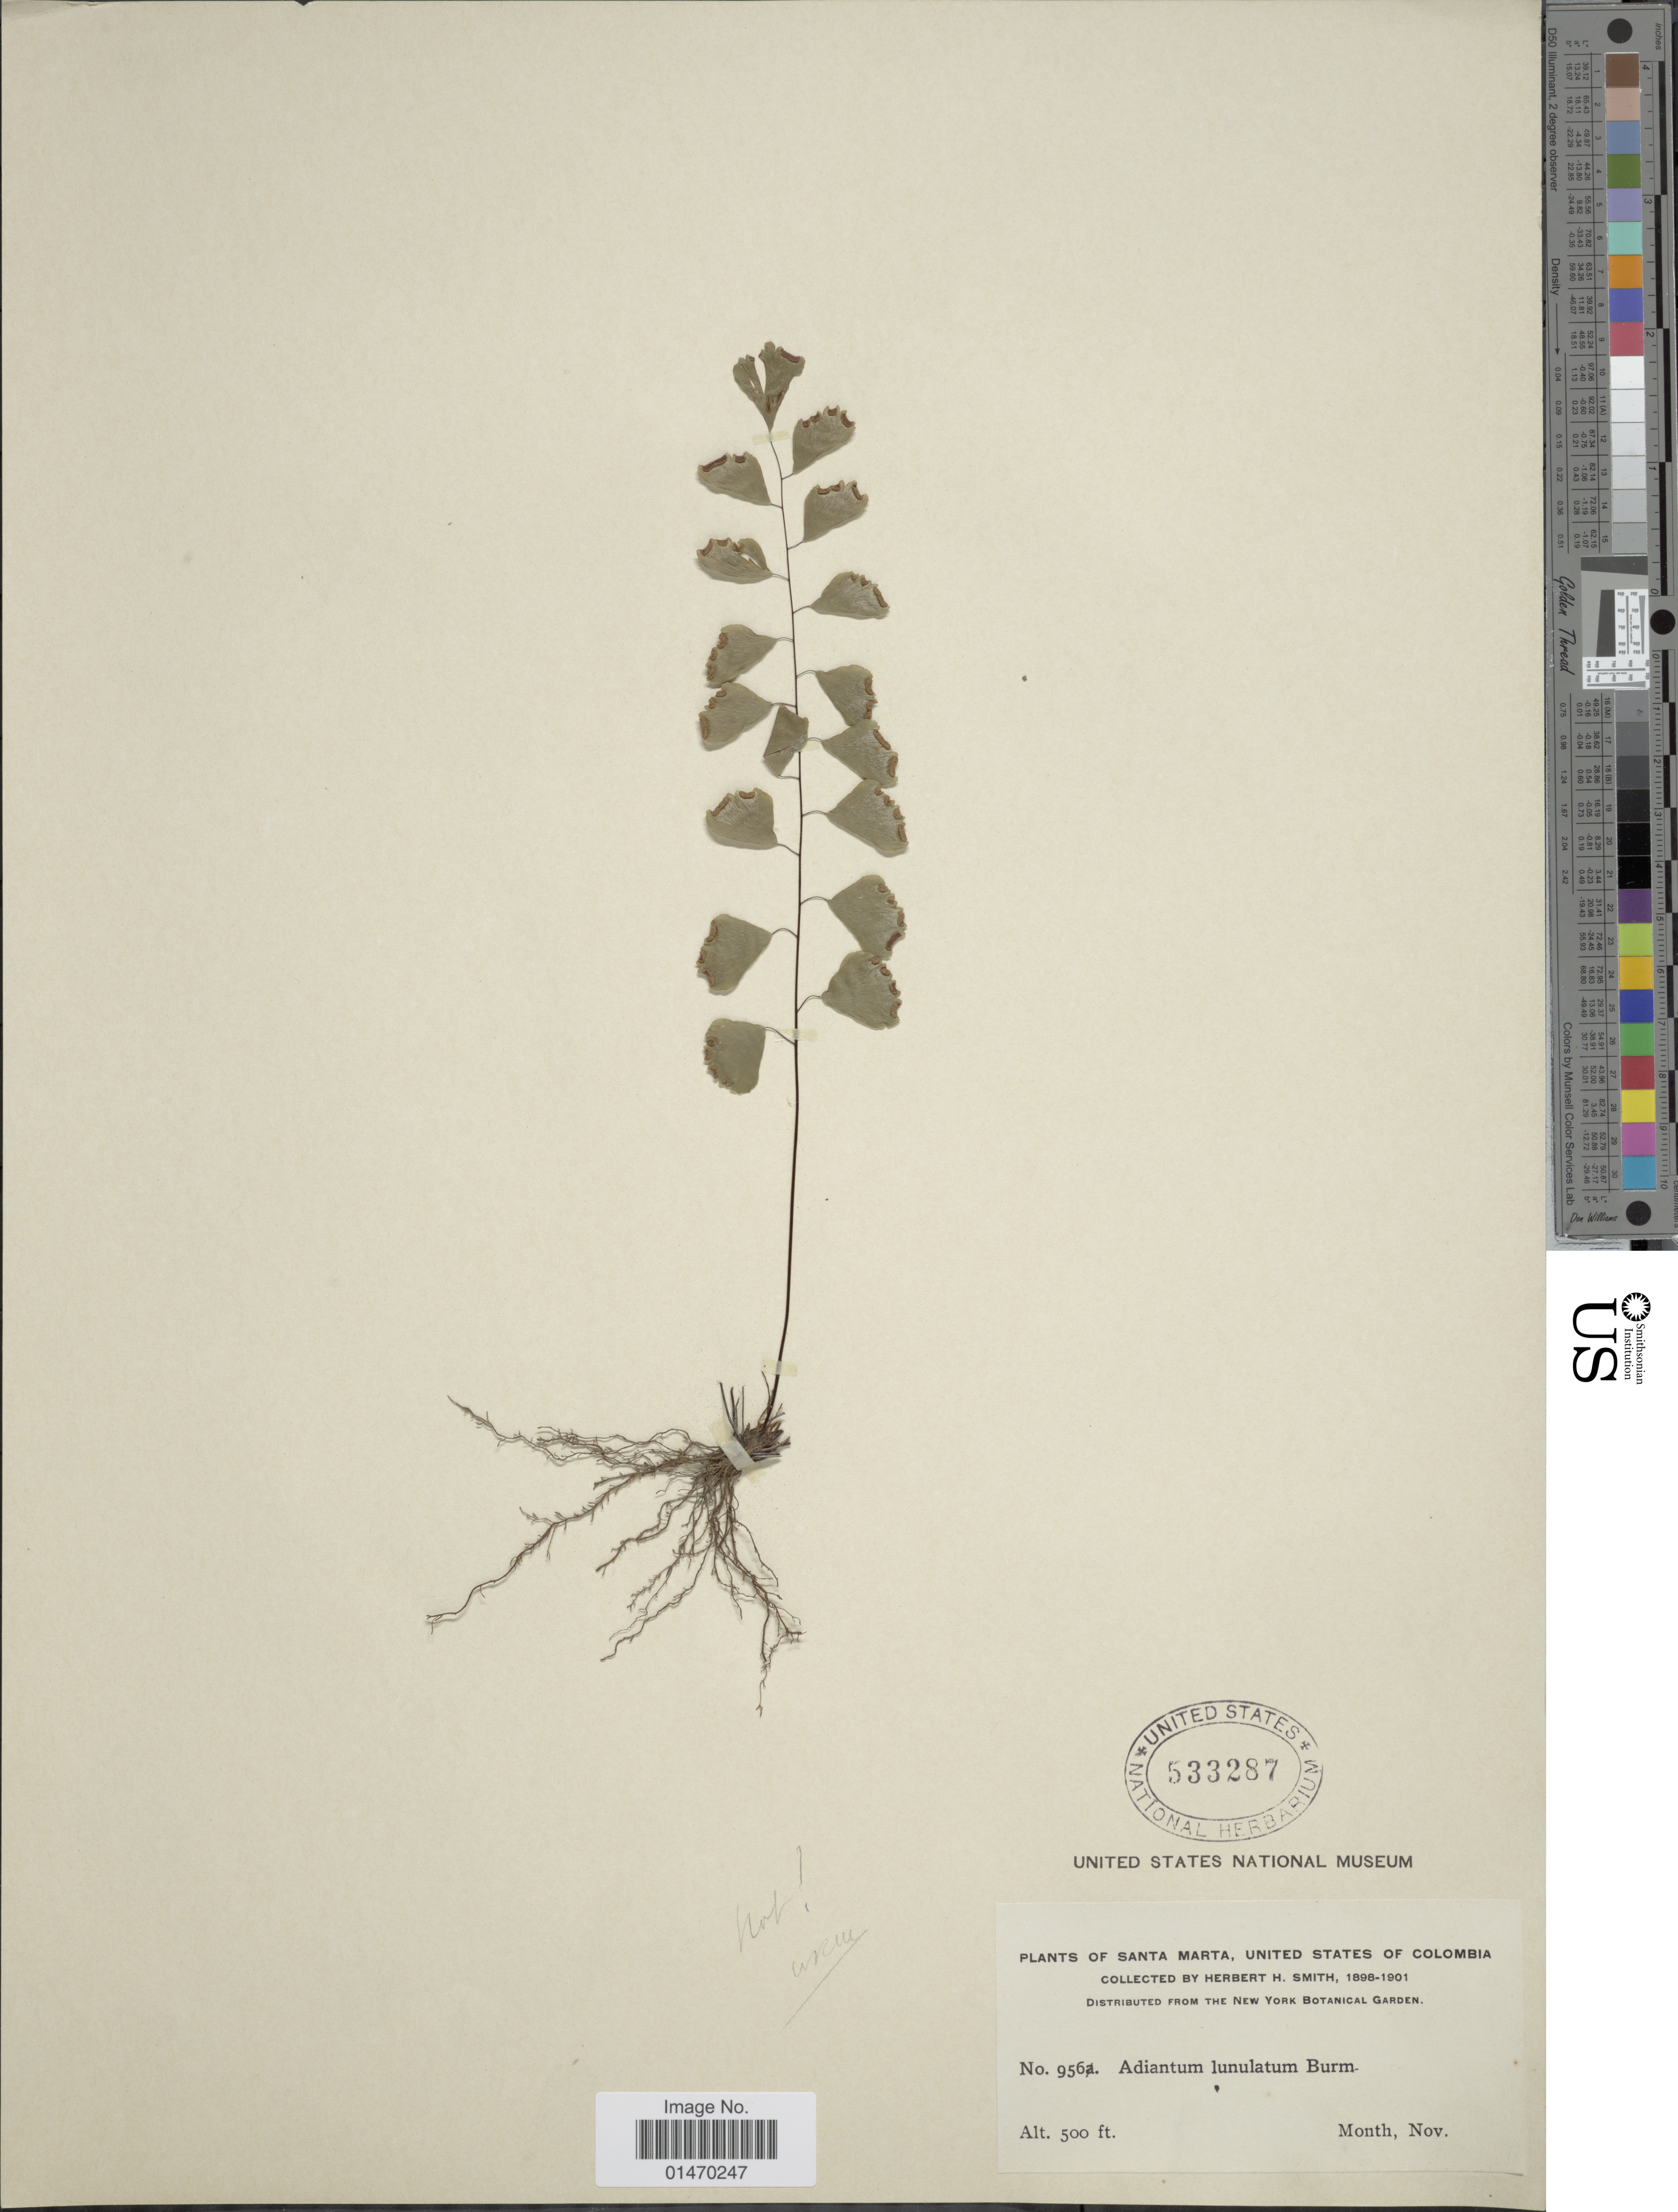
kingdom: Plantae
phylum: Tracheophyta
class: Polypodiopsida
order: Polypodiales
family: Pteridaceae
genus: Adiantum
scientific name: Adiantum dolabriforme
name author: Hook.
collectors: Herbert H. Smith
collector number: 956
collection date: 1898-11/1901-11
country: Colombia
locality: Santa Marta, United States of Colombia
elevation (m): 152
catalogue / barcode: US 533287